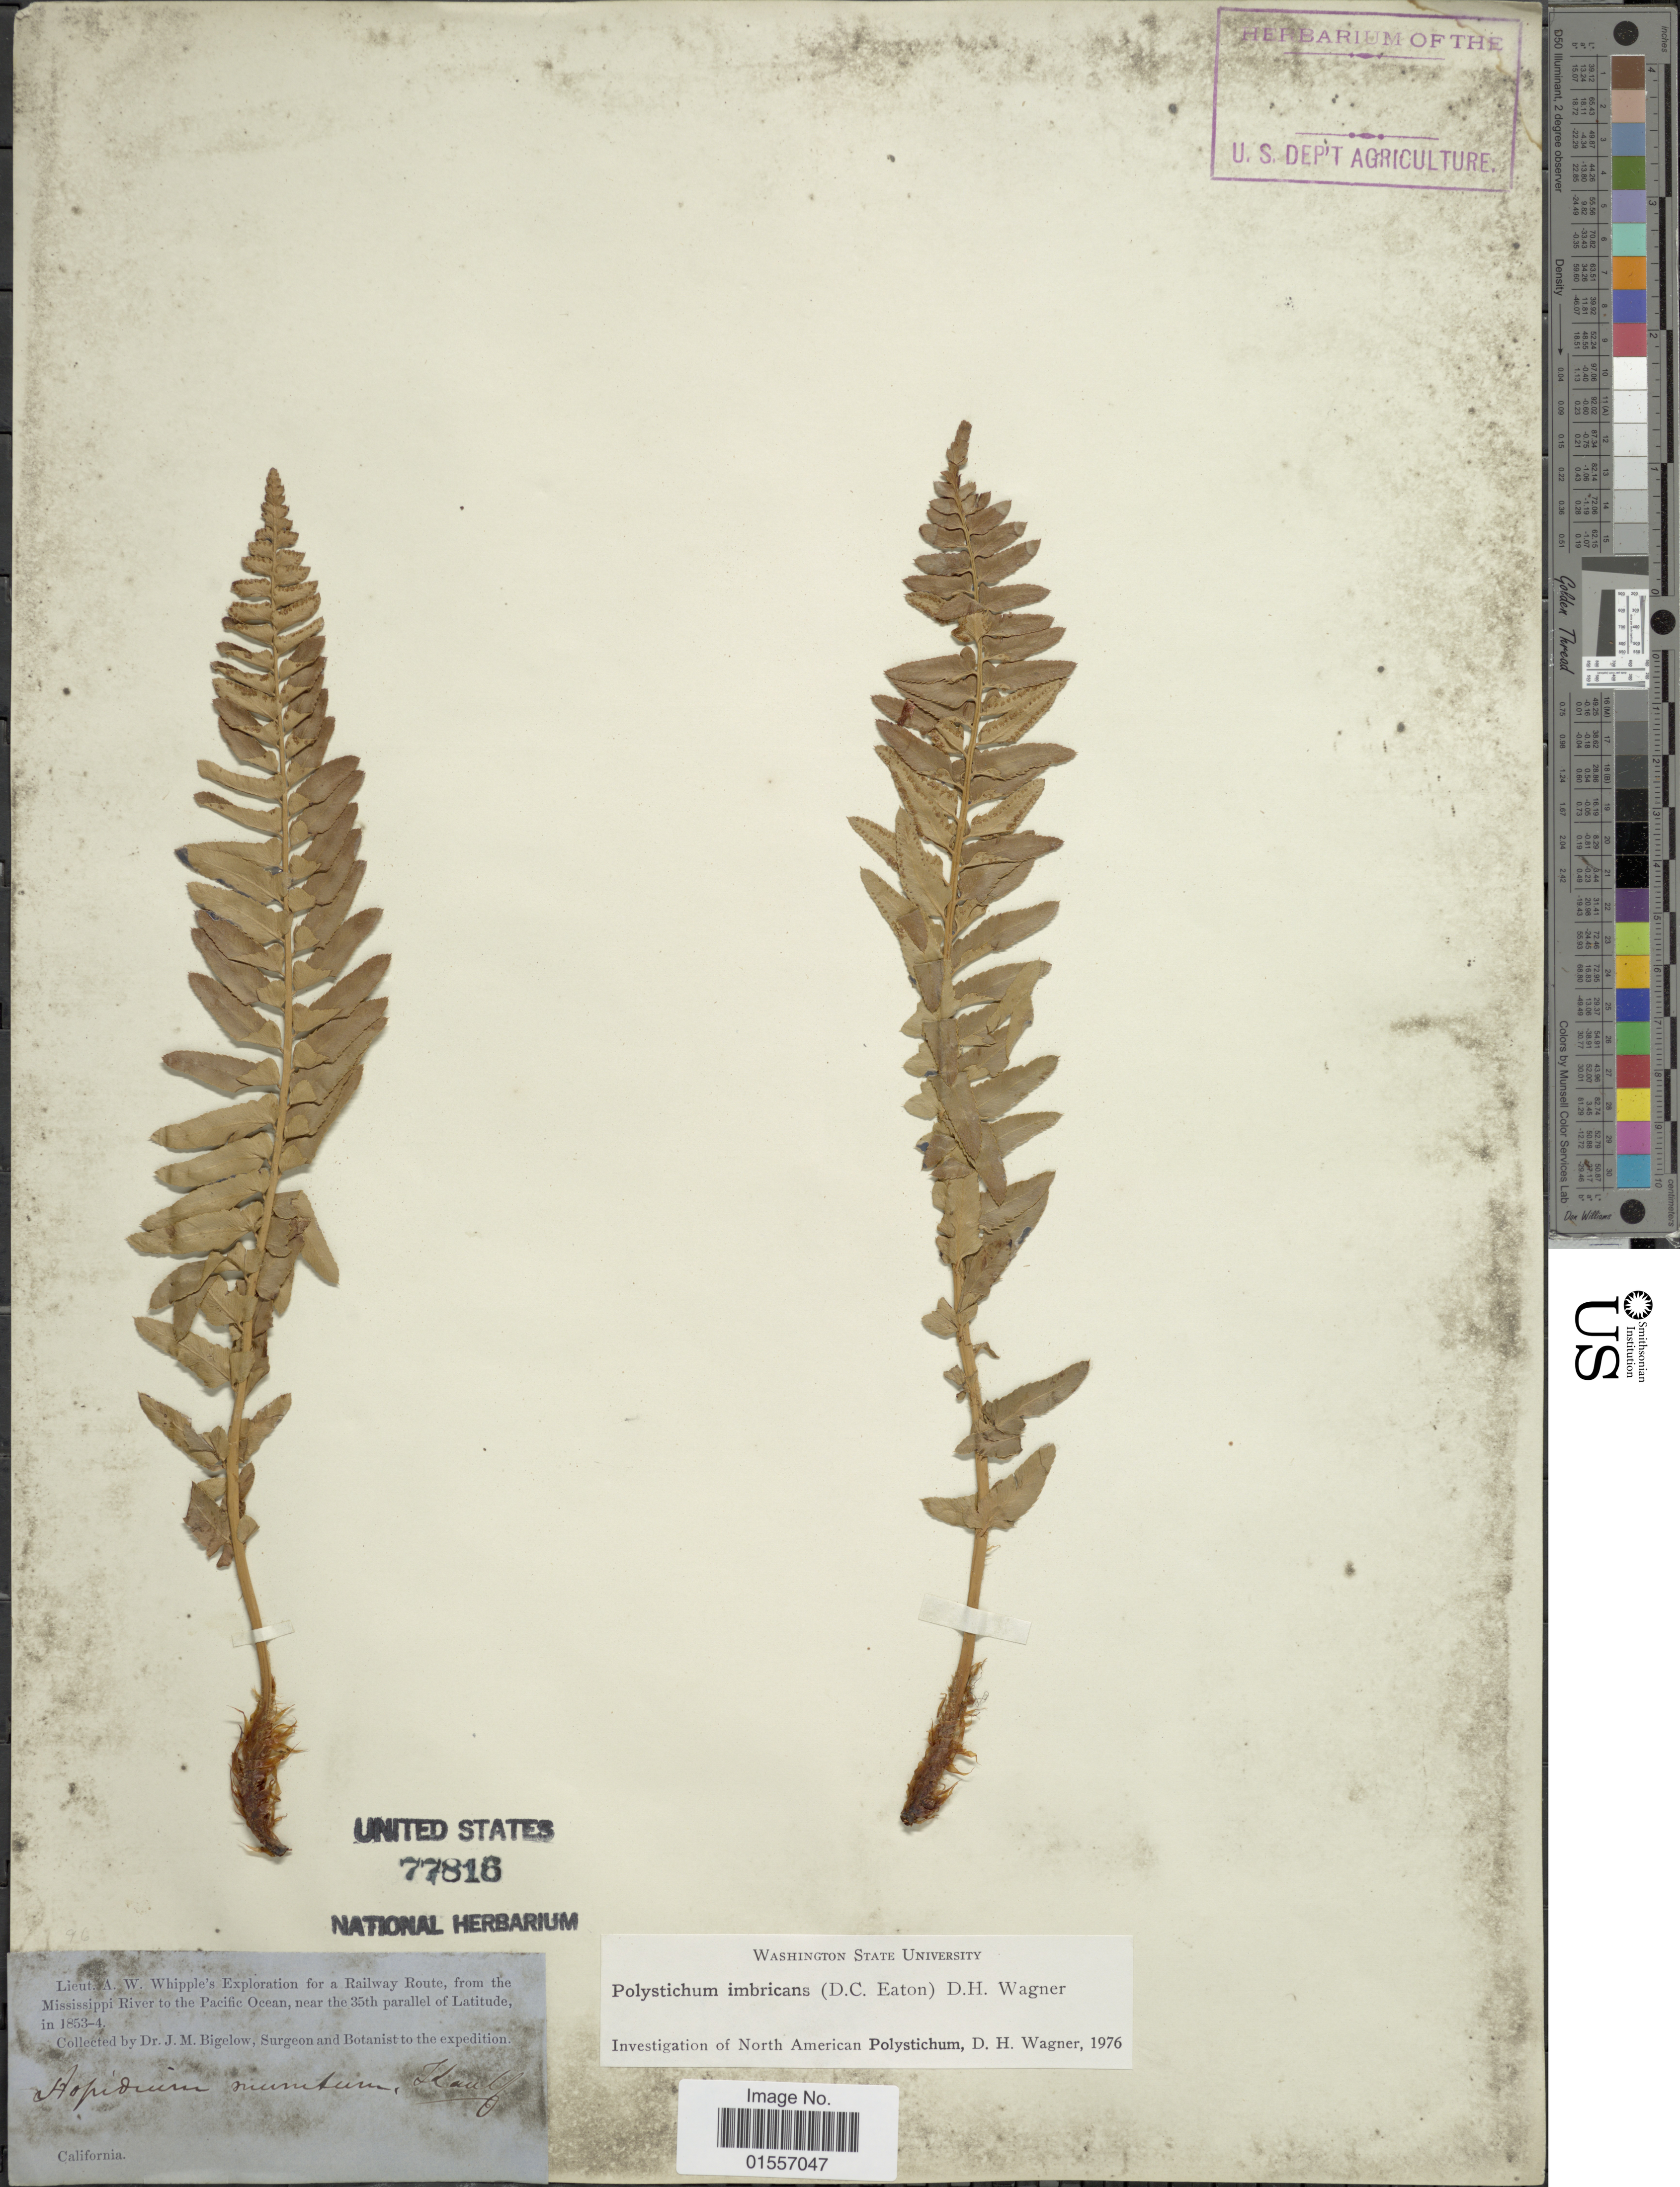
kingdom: Plantae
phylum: Tracheophyta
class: Polypodiopsida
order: Polypodiales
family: Dryopteridaceae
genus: Polystichum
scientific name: Polystichum imbricans subsp. imbricans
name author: (D.C. Eaton) D.H. Wagner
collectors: J. M. Bigelow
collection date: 1853/1854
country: United States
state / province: California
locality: for a Railway Route, from the Mississippi River to the Pacific Ocean, near the 35th parallel of Latitude.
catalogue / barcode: US 77816